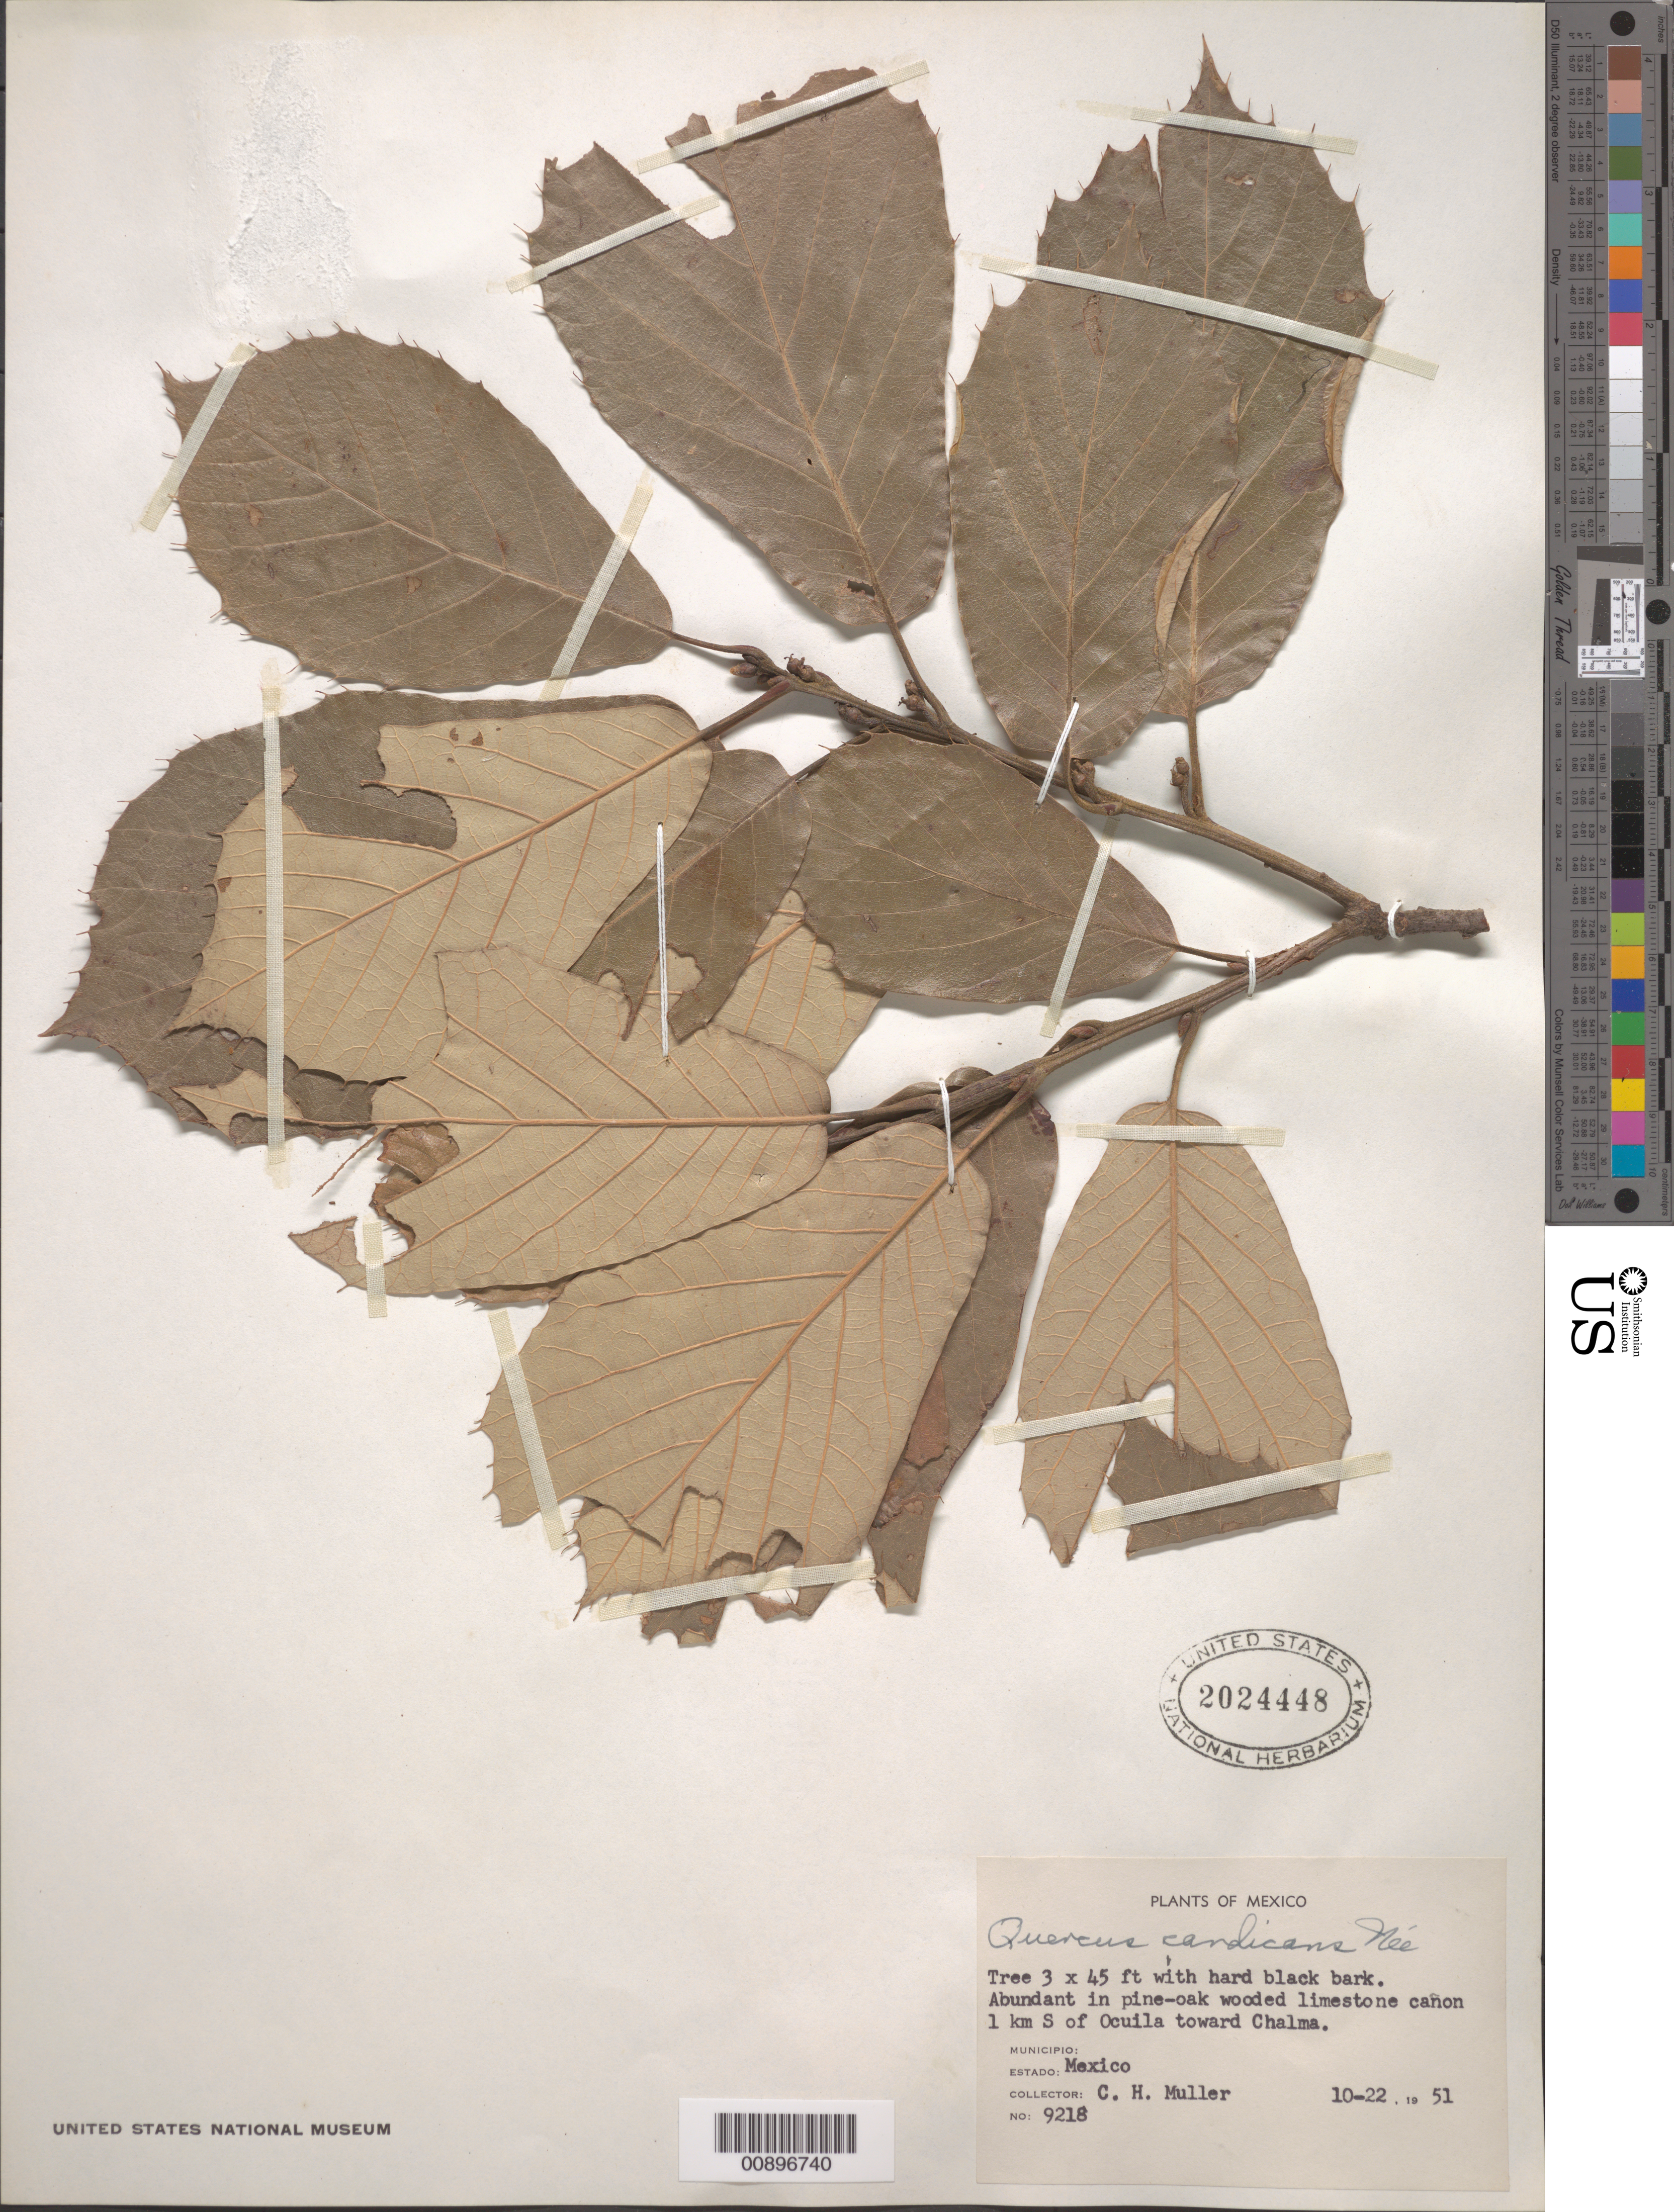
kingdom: Plantae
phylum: Tracheophyta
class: Magnoliopsida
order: Fagales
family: Fagaceae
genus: Quercus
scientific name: Quercus candicans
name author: Née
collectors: C. H. Muller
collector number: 9218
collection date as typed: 22 Oct 1951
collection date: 1951-10-22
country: Mexico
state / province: México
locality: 1 km S of Ocuila toward Chalma. Estado de México.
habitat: Pine-Oak wooded limestone cañon.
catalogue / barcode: US 2024448